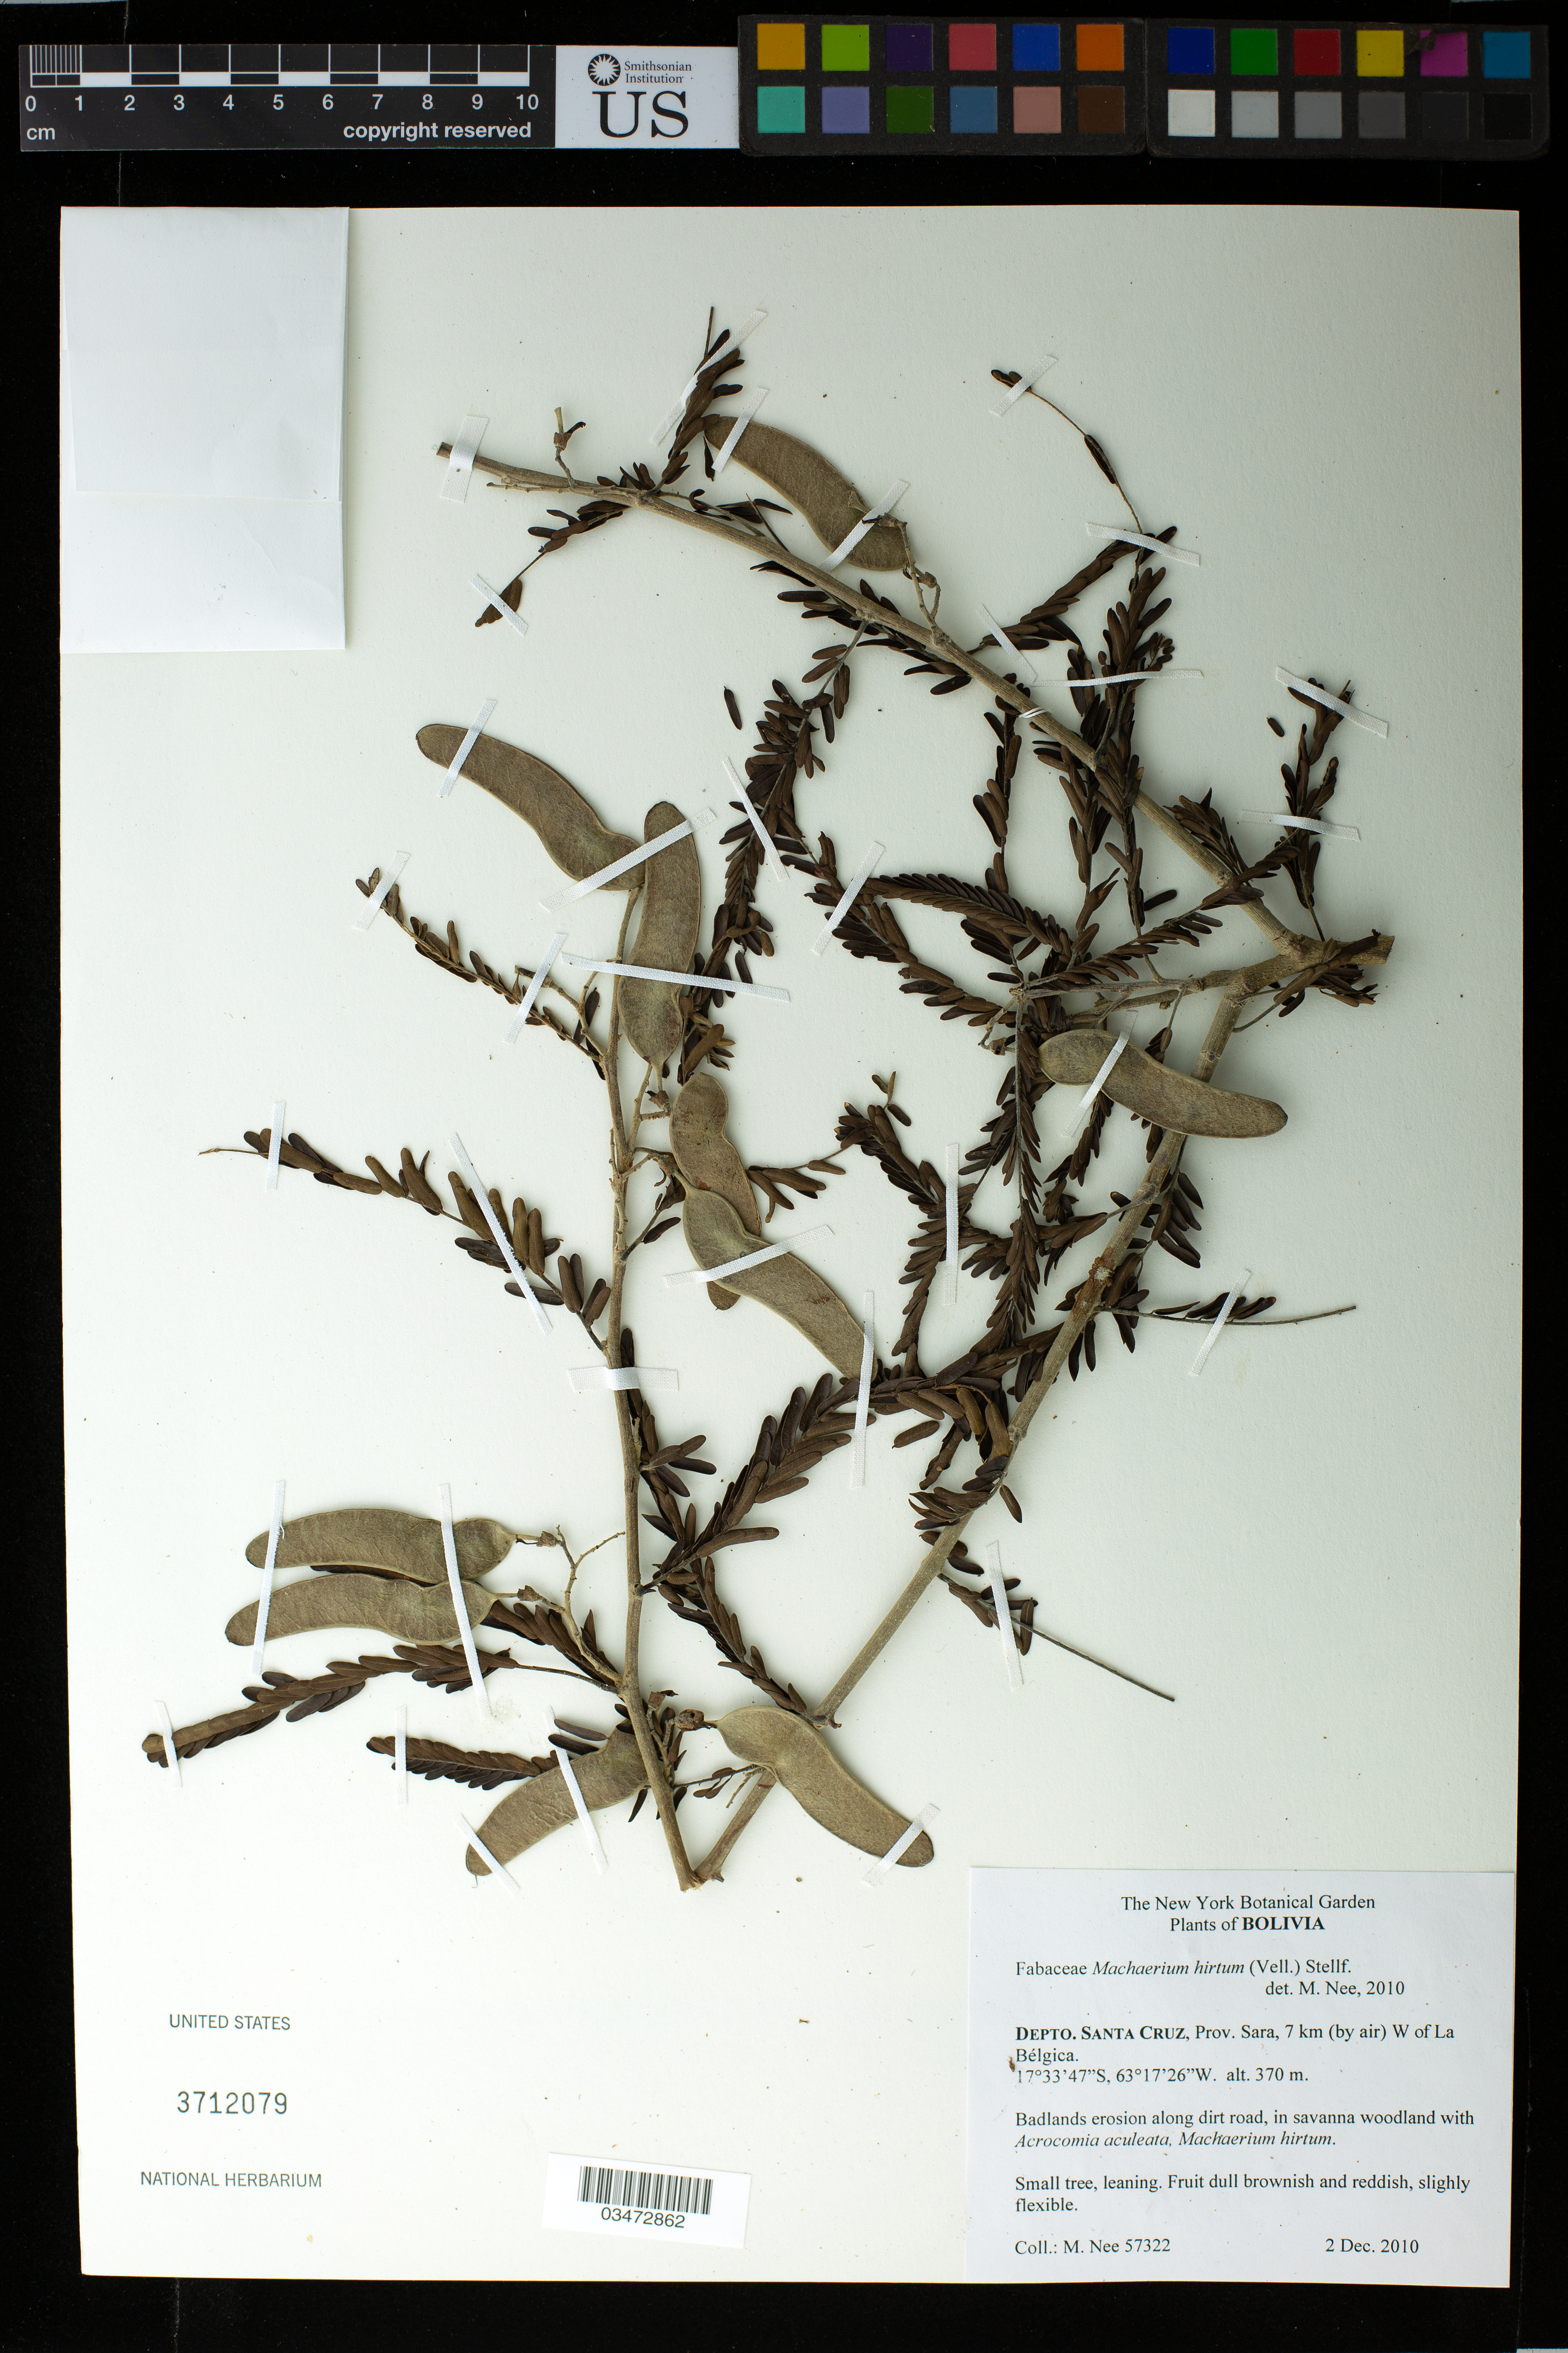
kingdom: Plantae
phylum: Tracheophyta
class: Magnoliopsida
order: Fabales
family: Fabaceae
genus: Machaerium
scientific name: Machaerium hirtum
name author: (Vell.) Stellfeld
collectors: M. Nee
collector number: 57322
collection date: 2010-12-02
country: Bolivia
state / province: Santa Cruz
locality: Depto. Santa Cruz, Prov. Sara, 7 km (by air) W of La Belgica.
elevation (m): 370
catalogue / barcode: US 3712079